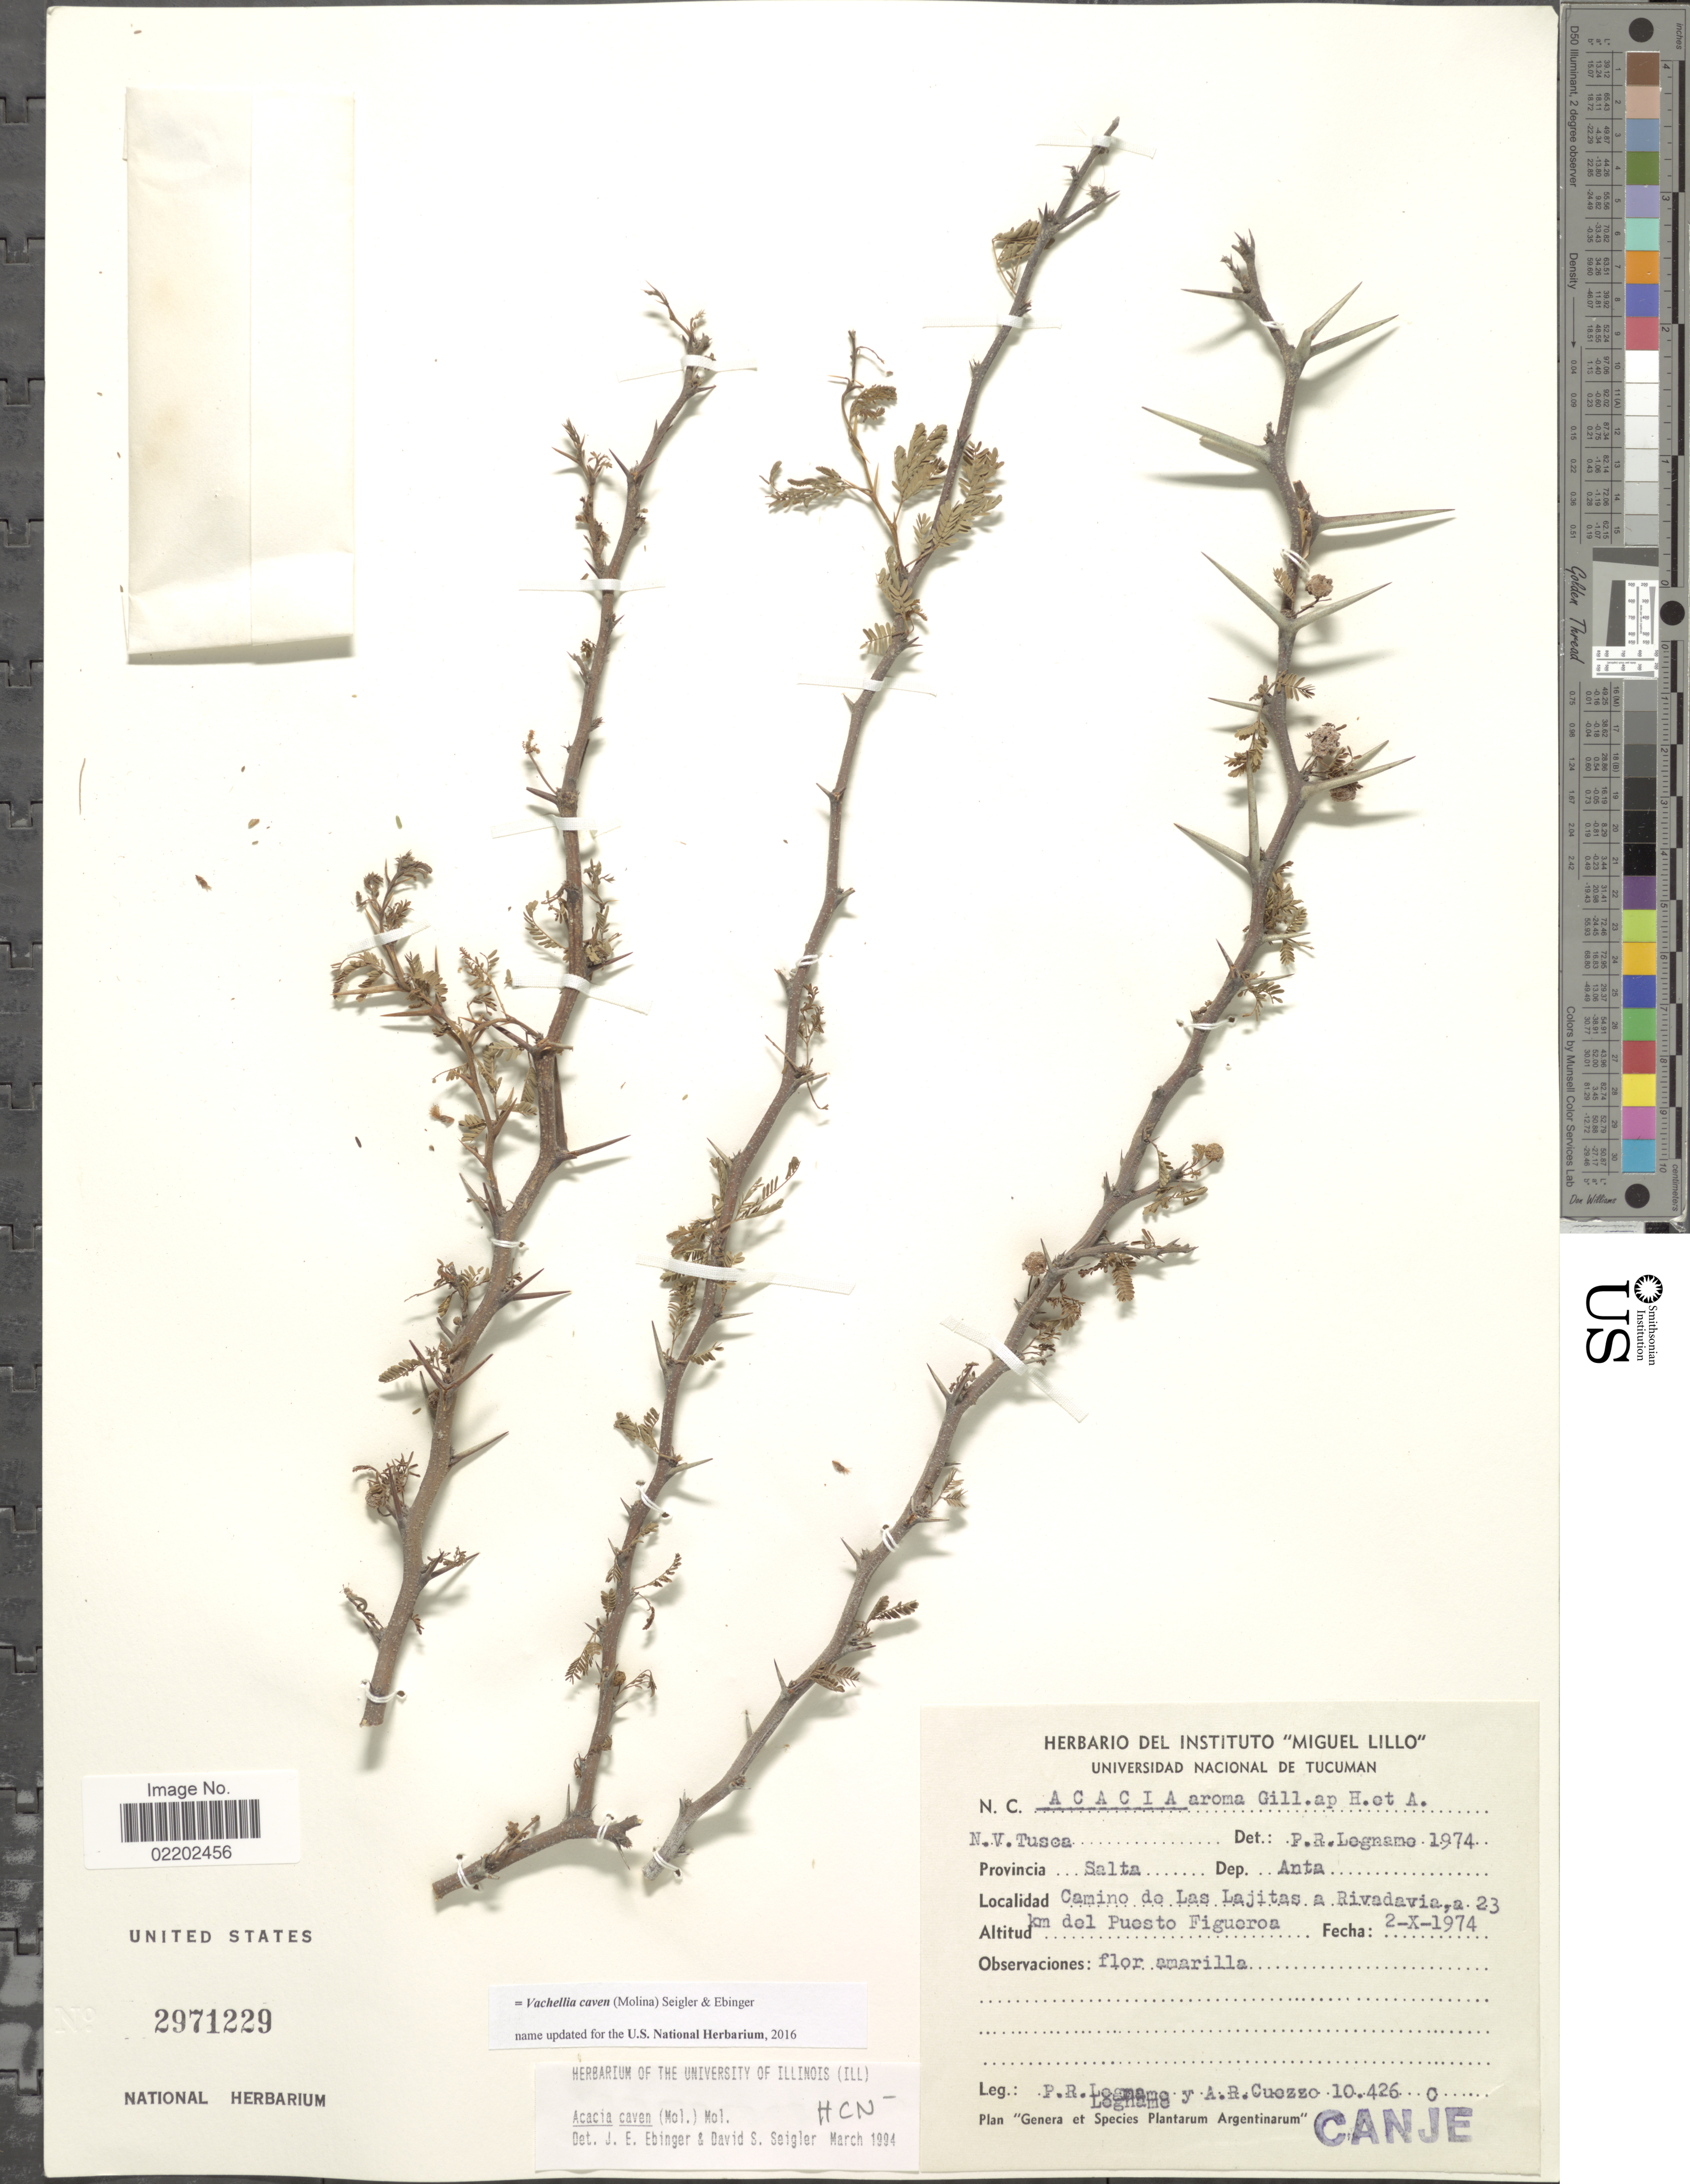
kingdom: Plantae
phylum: Tracheophyta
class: Magnoliopsida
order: Fabales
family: Fabaceae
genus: Vachellia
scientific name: Vachellia caven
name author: (Molina) Seigler & Ebinger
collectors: P. R. Legname & A. Cuezzo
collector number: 10426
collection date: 1974-10-02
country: Argentina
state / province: Salta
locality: Dep. Anta, Camino de Las Lajitas a Rivadavia, a 23 km del Puesto Figuerpa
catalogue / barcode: US 2971229